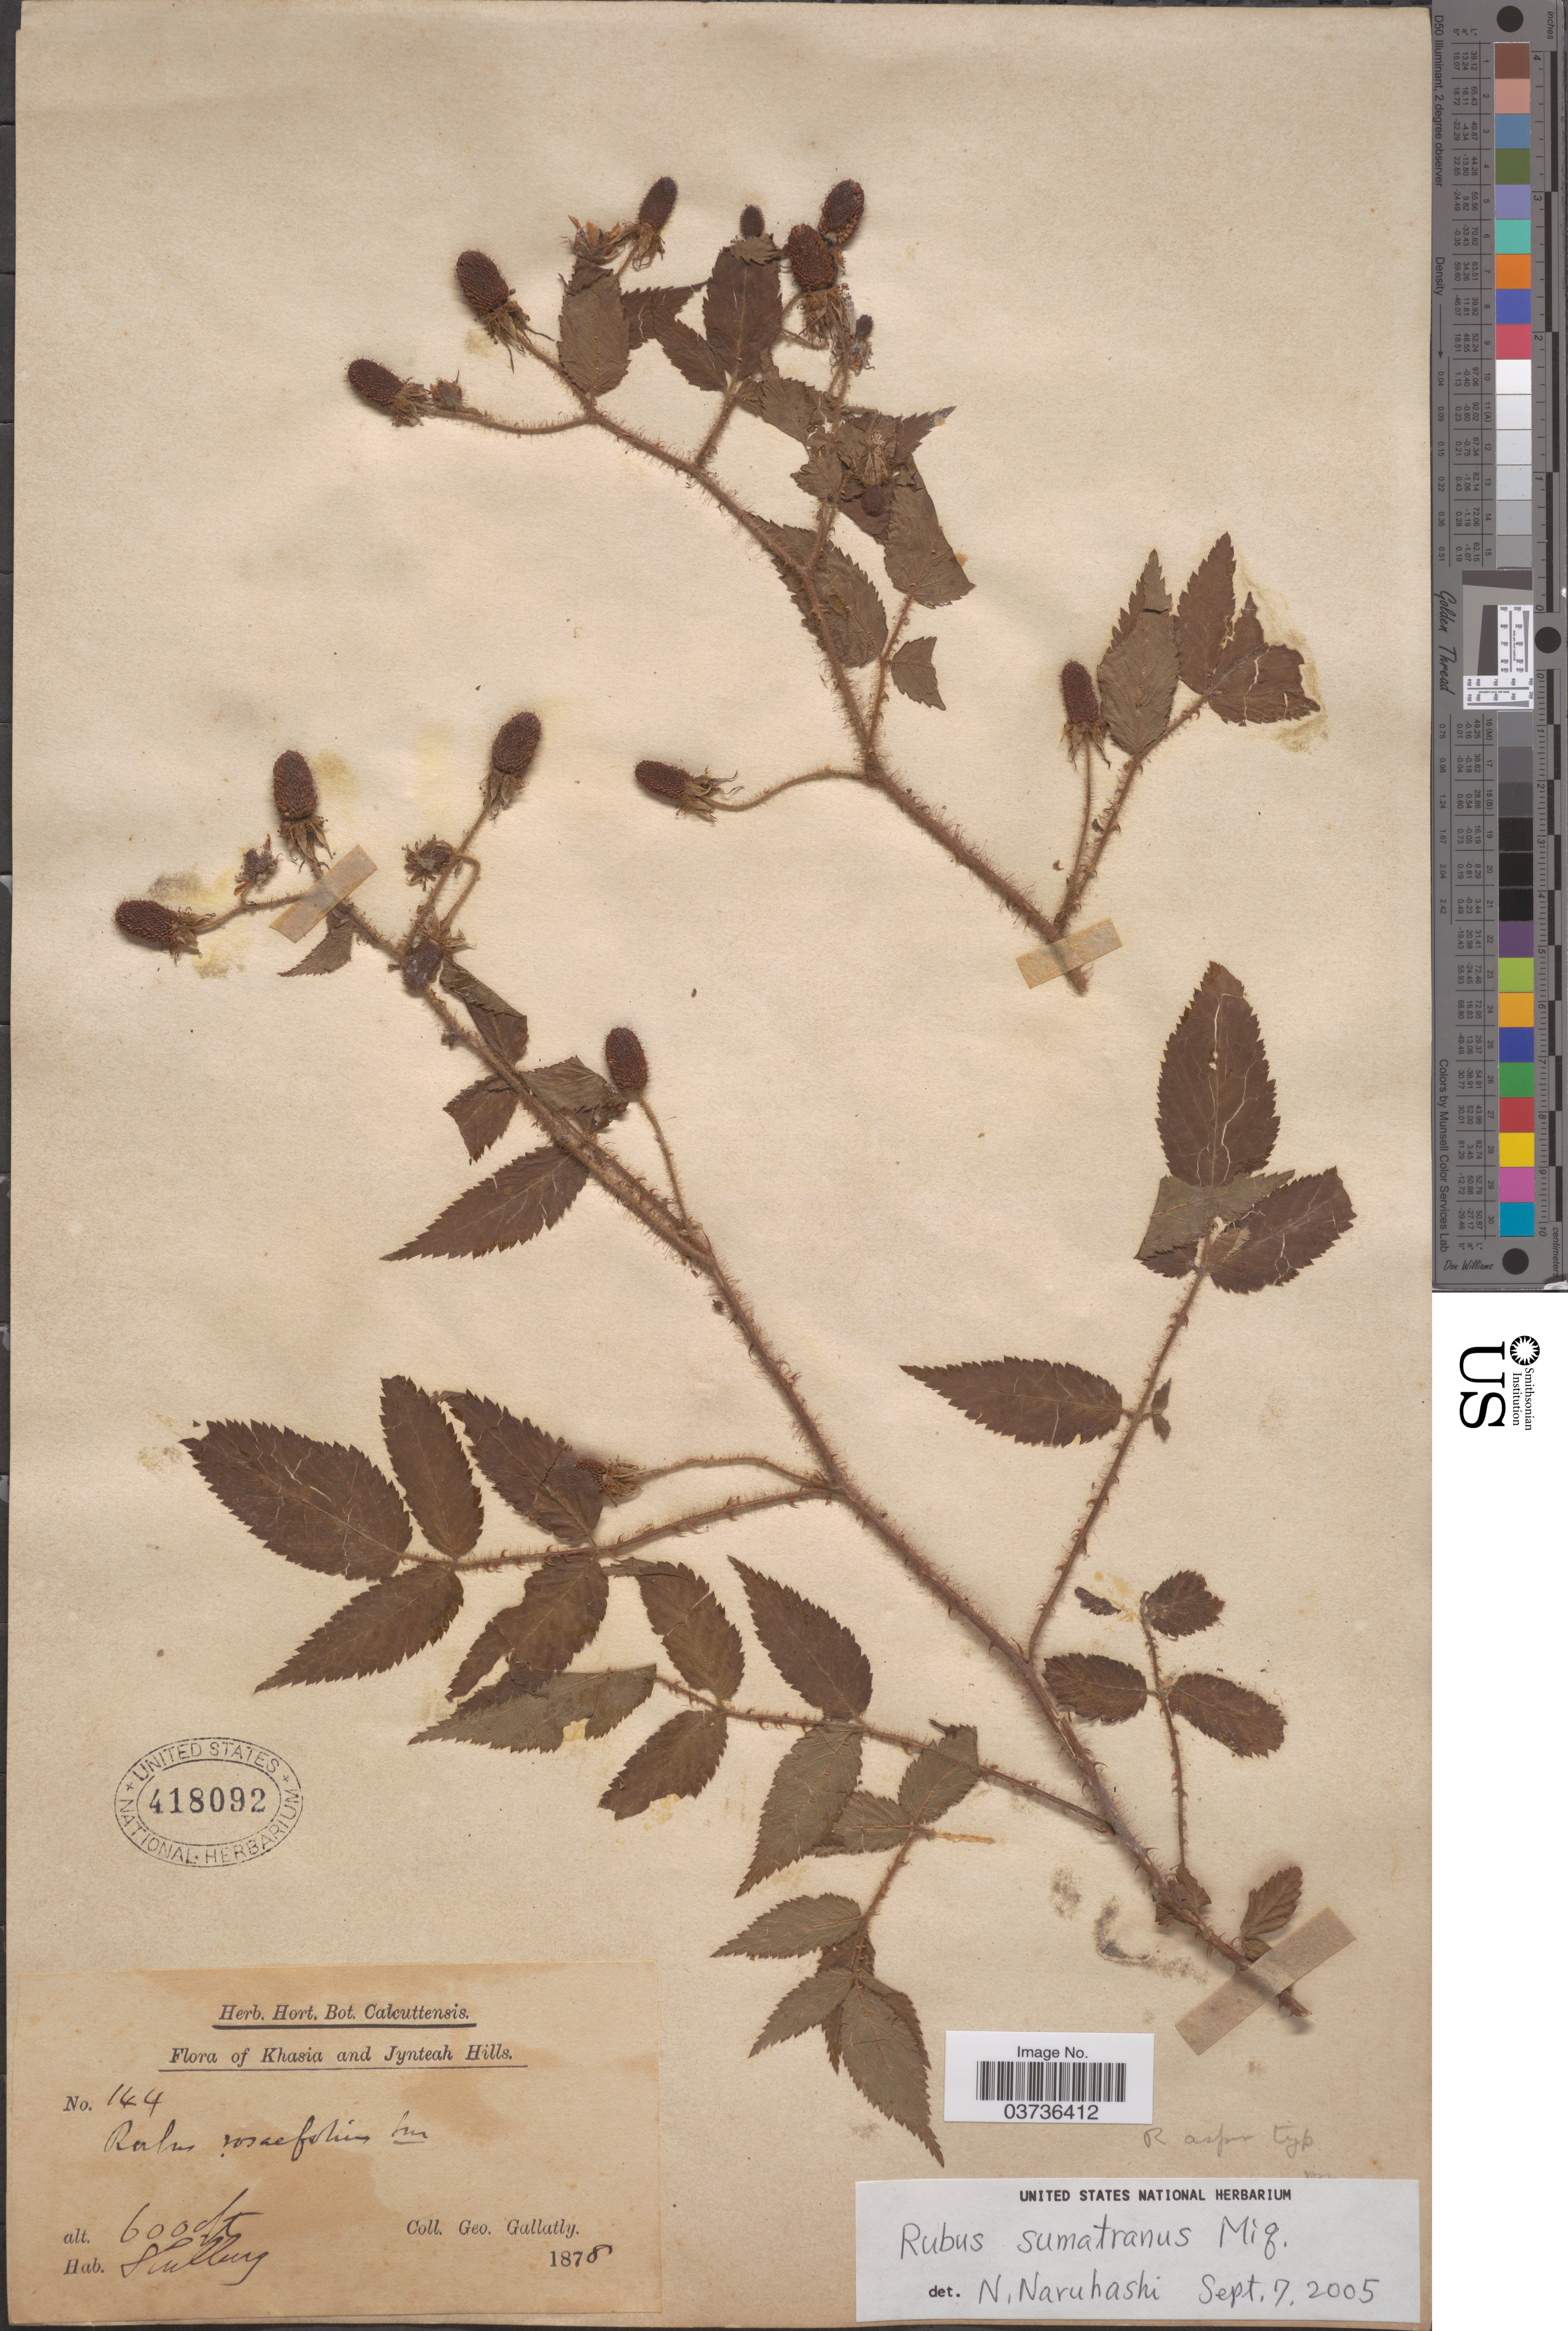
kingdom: Plantae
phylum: Tracheophyta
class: Magnoliopsida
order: Rosales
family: Rosaceae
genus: Rubus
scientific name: Rubus sumatranus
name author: Miq.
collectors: G. Gallatly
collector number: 144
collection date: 1878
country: India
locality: Khasia and Jynteah Hills. Hulluy [interpreted].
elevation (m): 1829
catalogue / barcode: US 418092